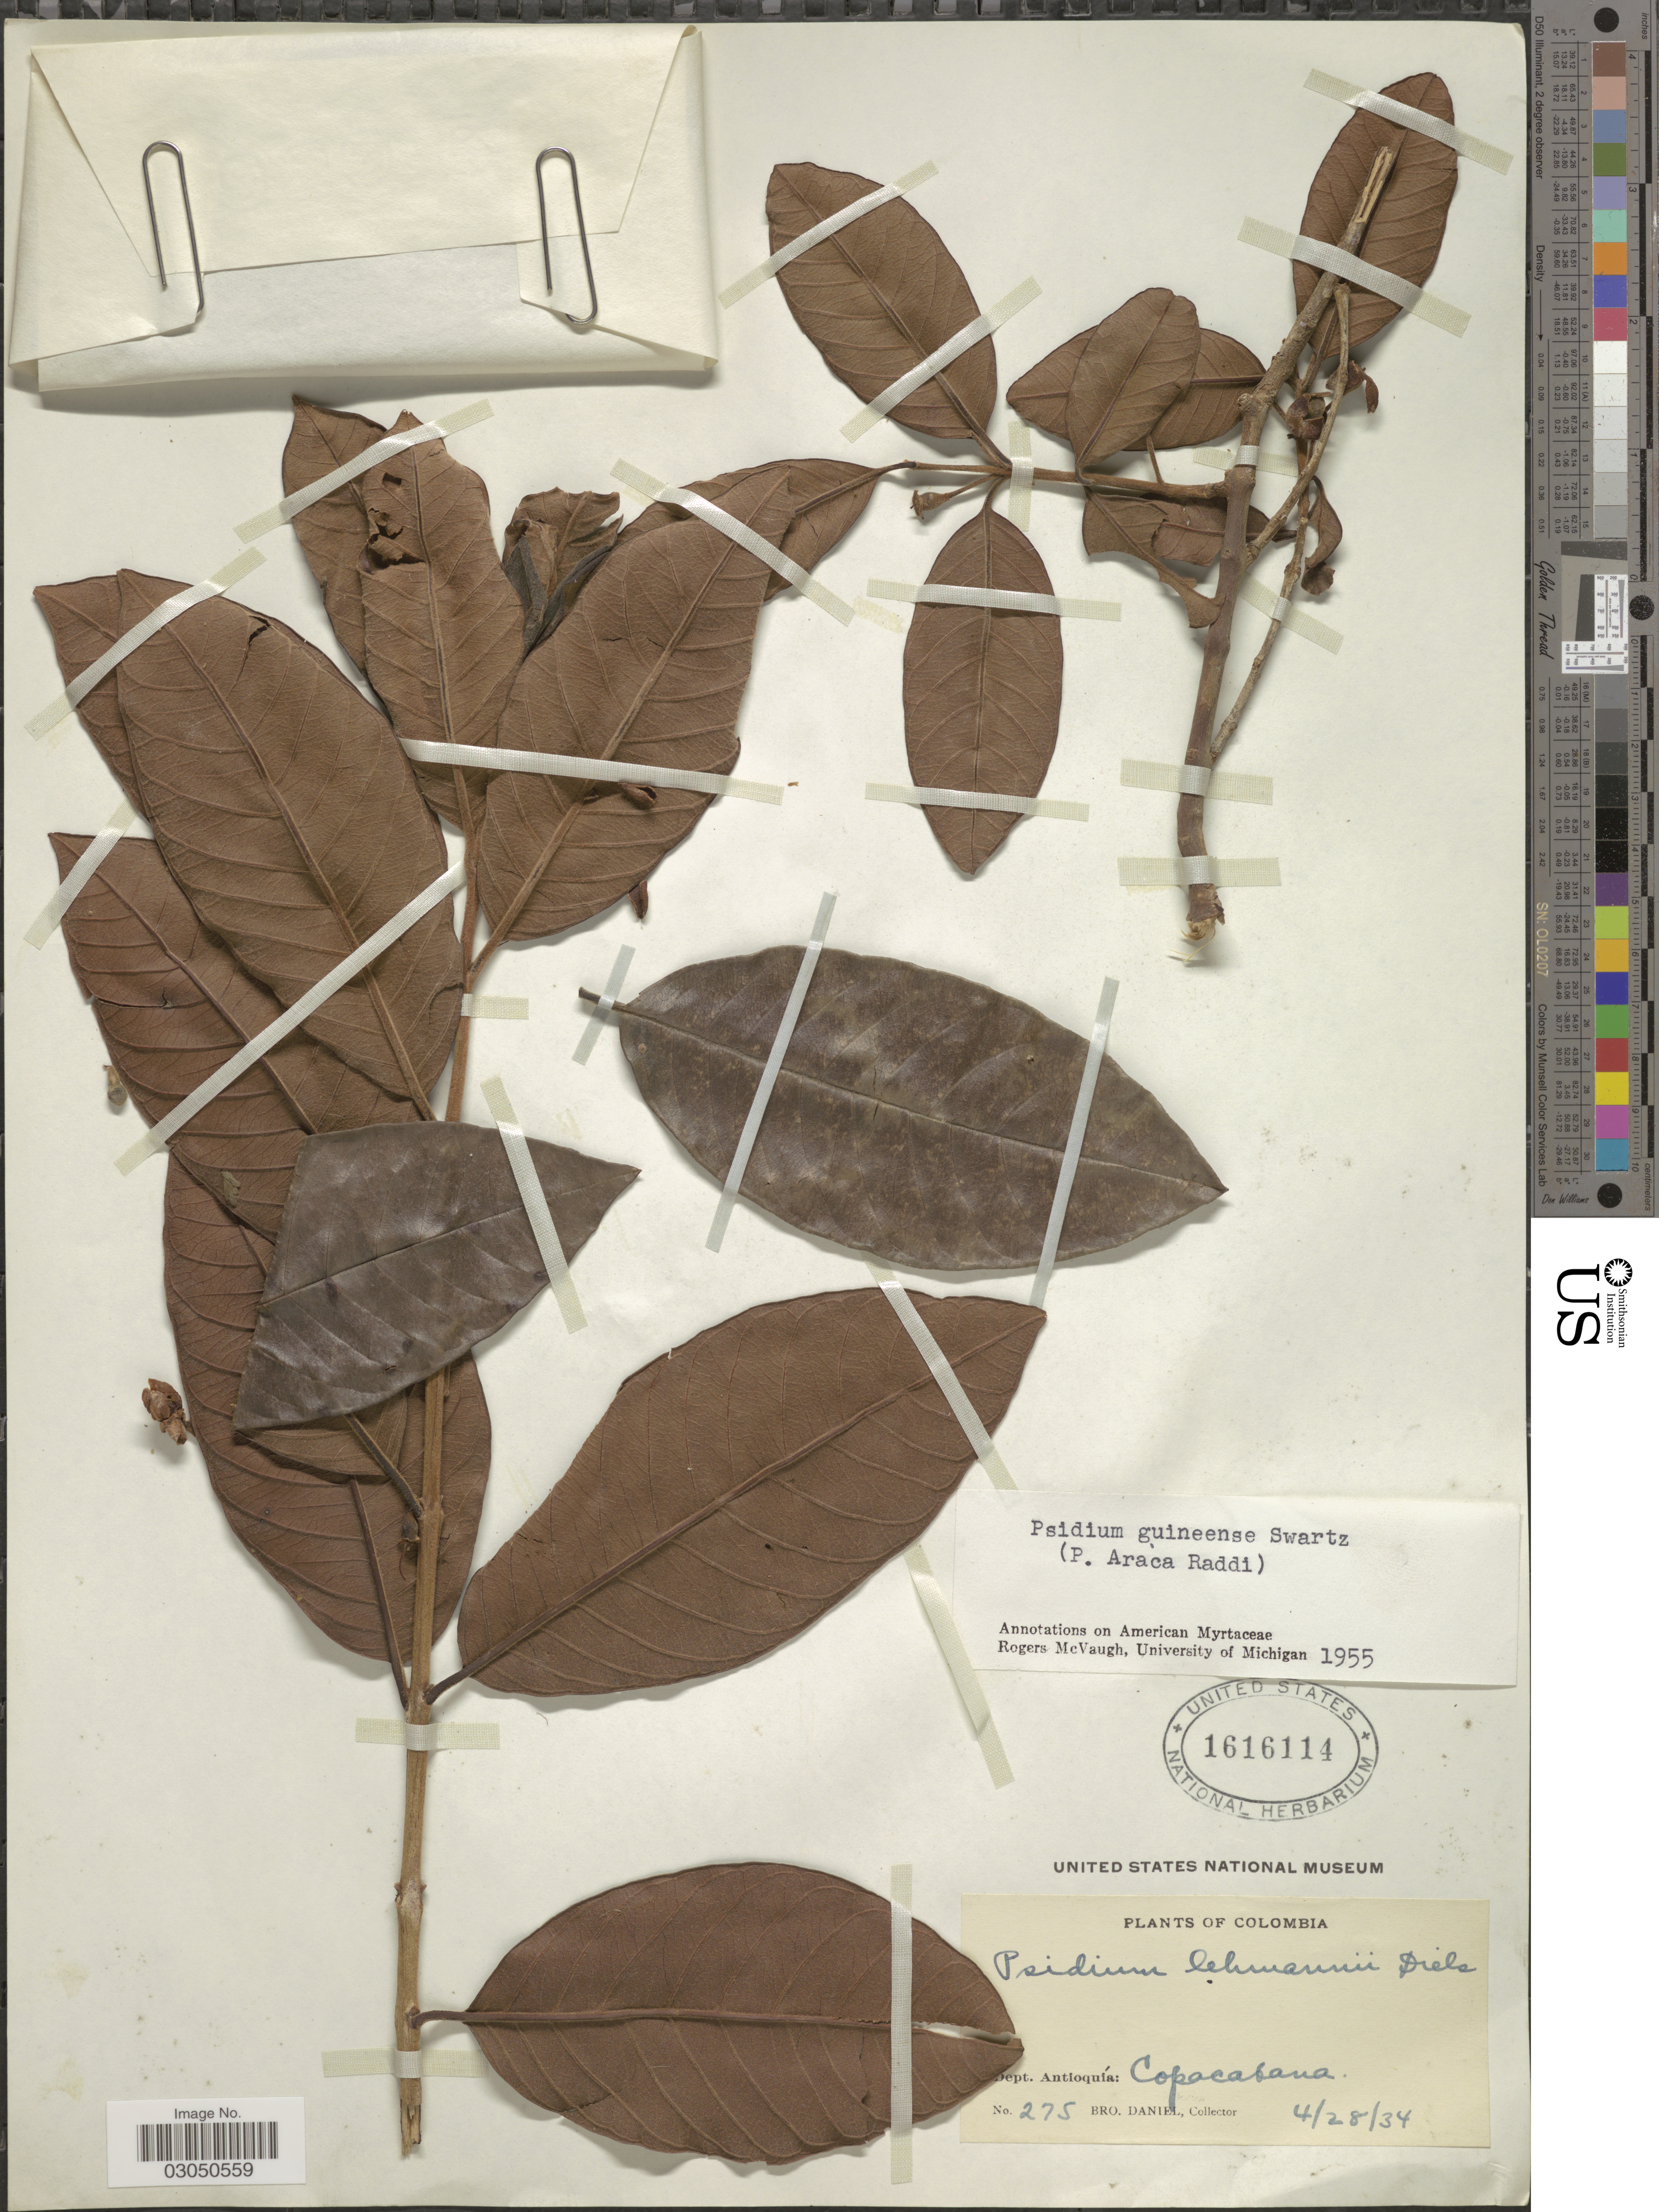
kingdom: Plantae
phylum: Tracheophyta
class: Magnoliopsida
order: Myrtales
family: Myrtaceae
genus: Psidium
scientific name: Psidium guineense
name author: Sw.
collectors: Bro. Daniel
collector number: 275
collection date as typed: Transcribed d/m/y: 28/4/34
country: Colombia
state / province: Antioquia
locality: Dept. Antioquia: Copacabana.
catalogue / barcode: US 1616114